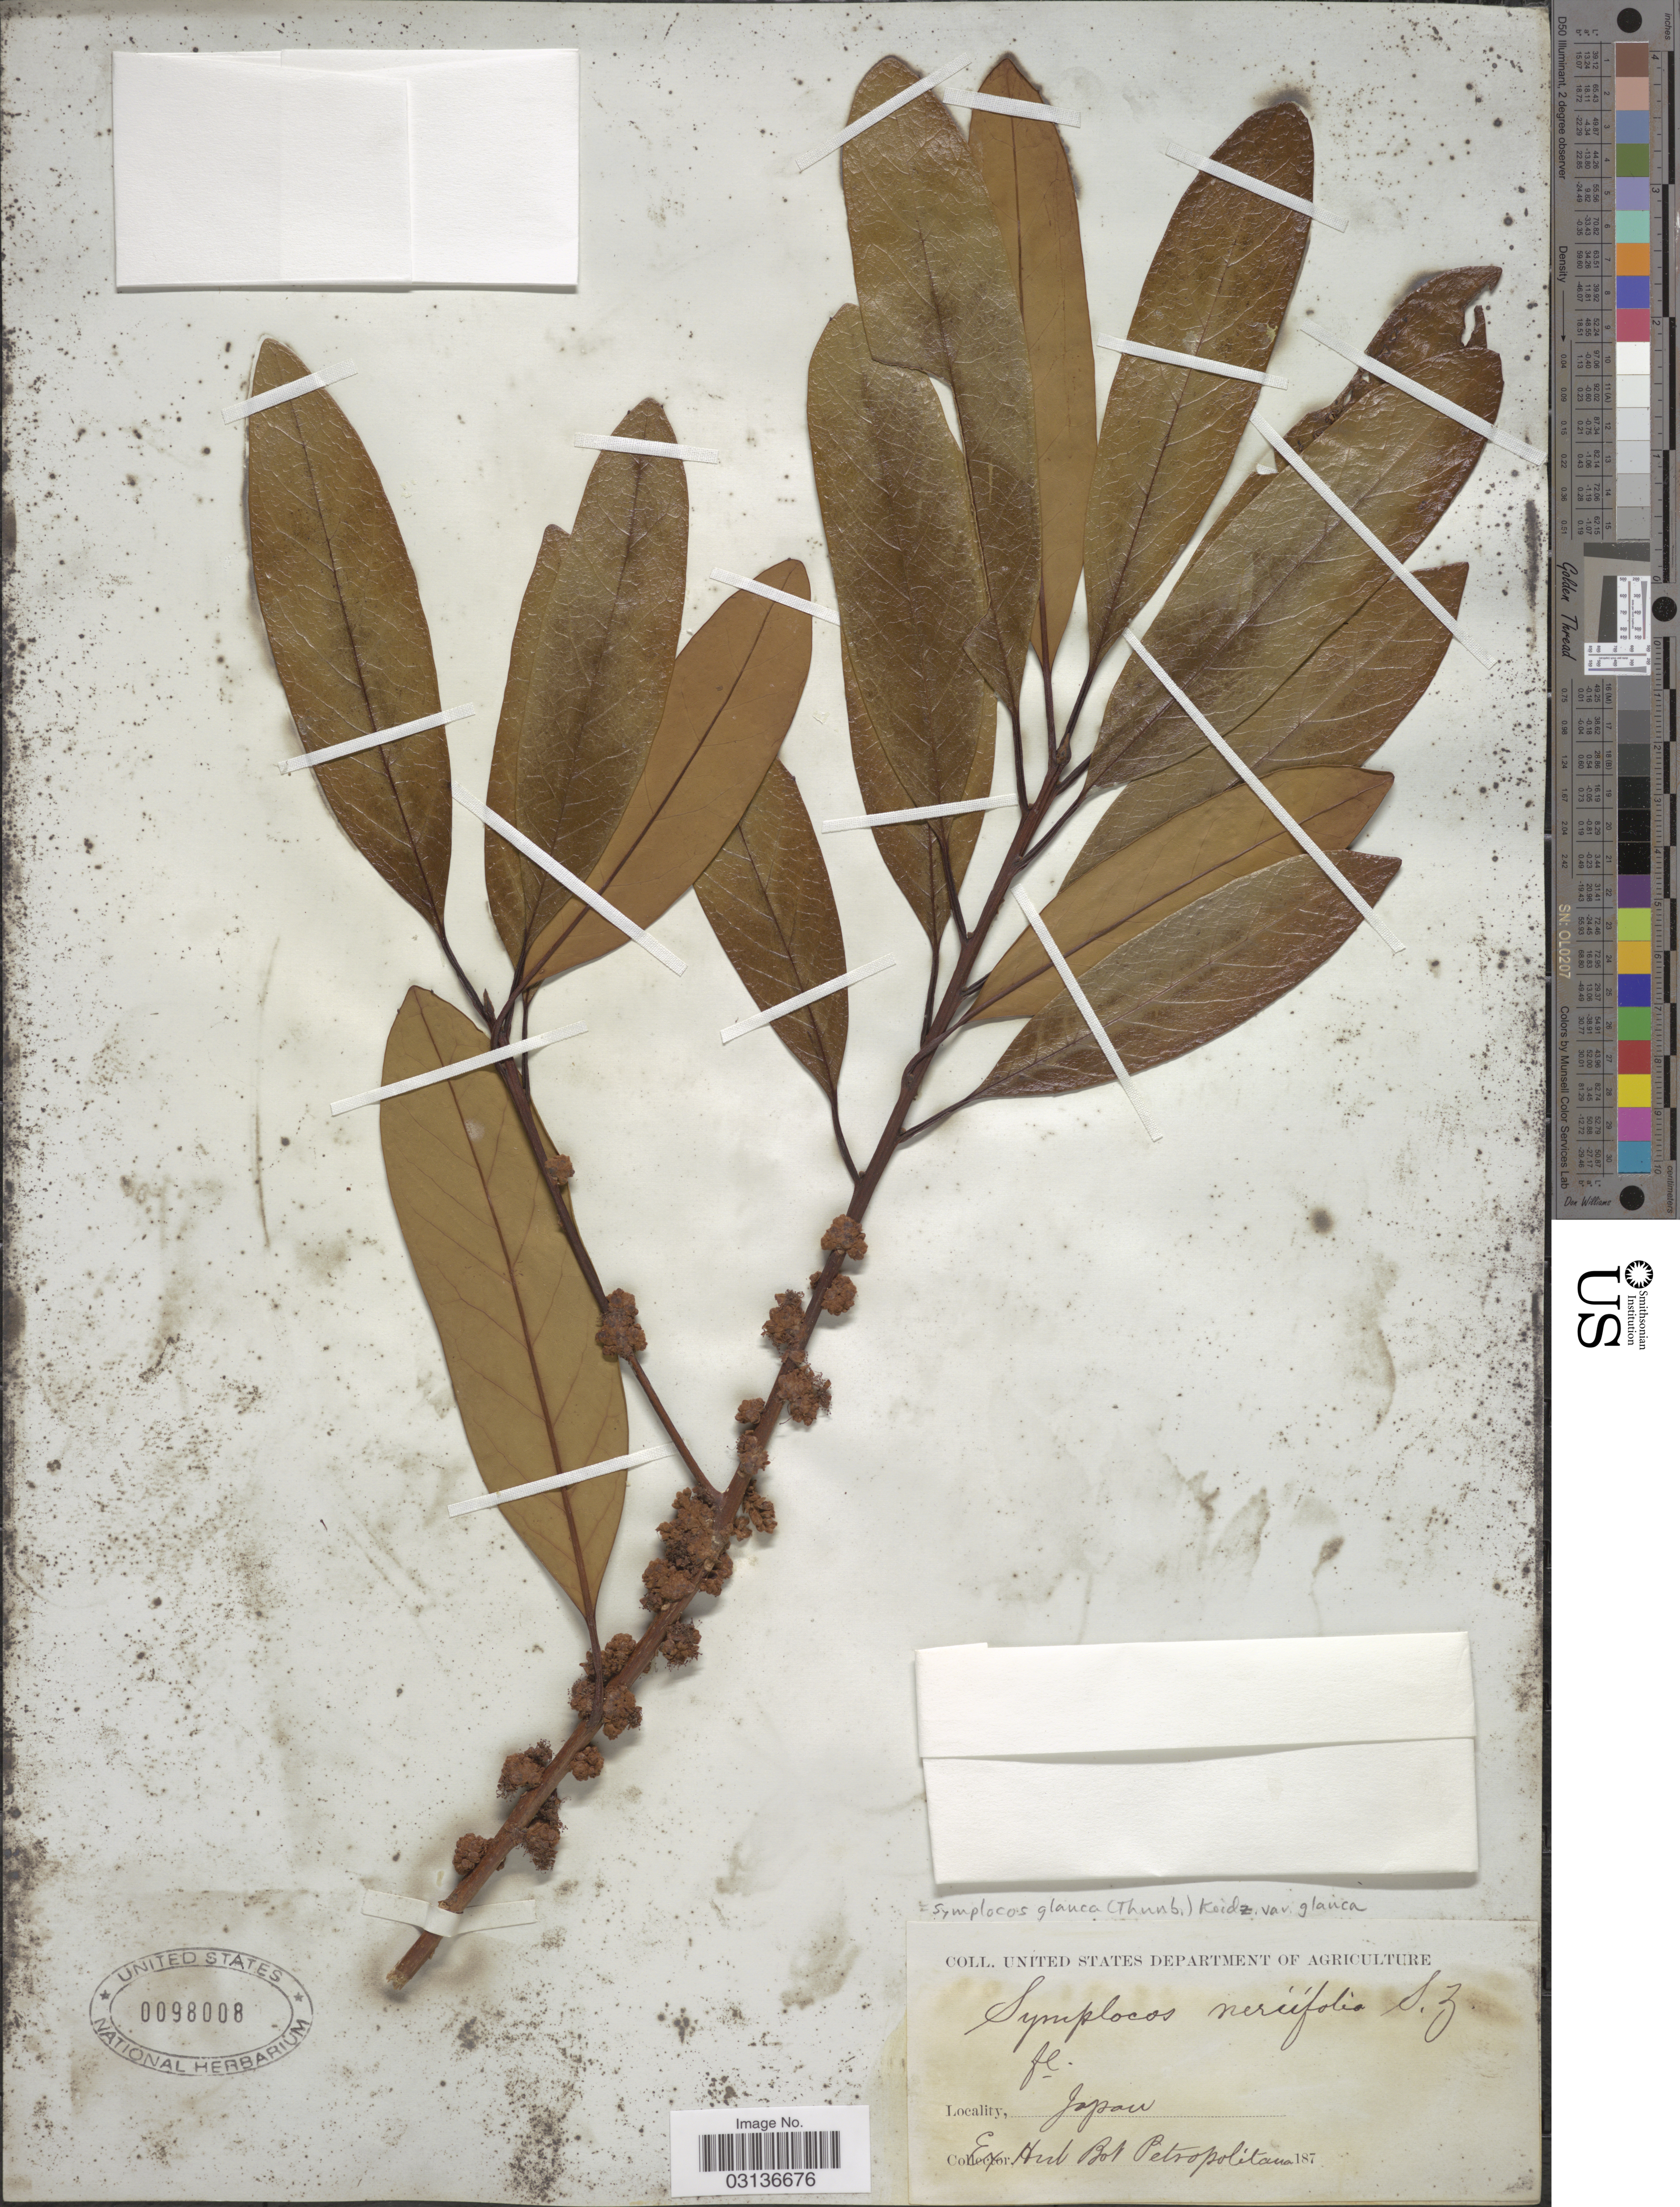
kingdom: Plantae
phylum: Tracheophyta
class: Magnoliopsida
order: Ericales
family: Symplocaceae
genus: Symplocos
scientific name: Symplocos glauca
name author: (Thunb.) Koidz.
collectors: ex Herb. bot. Petropolitano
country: Japan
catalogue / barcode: US 98008